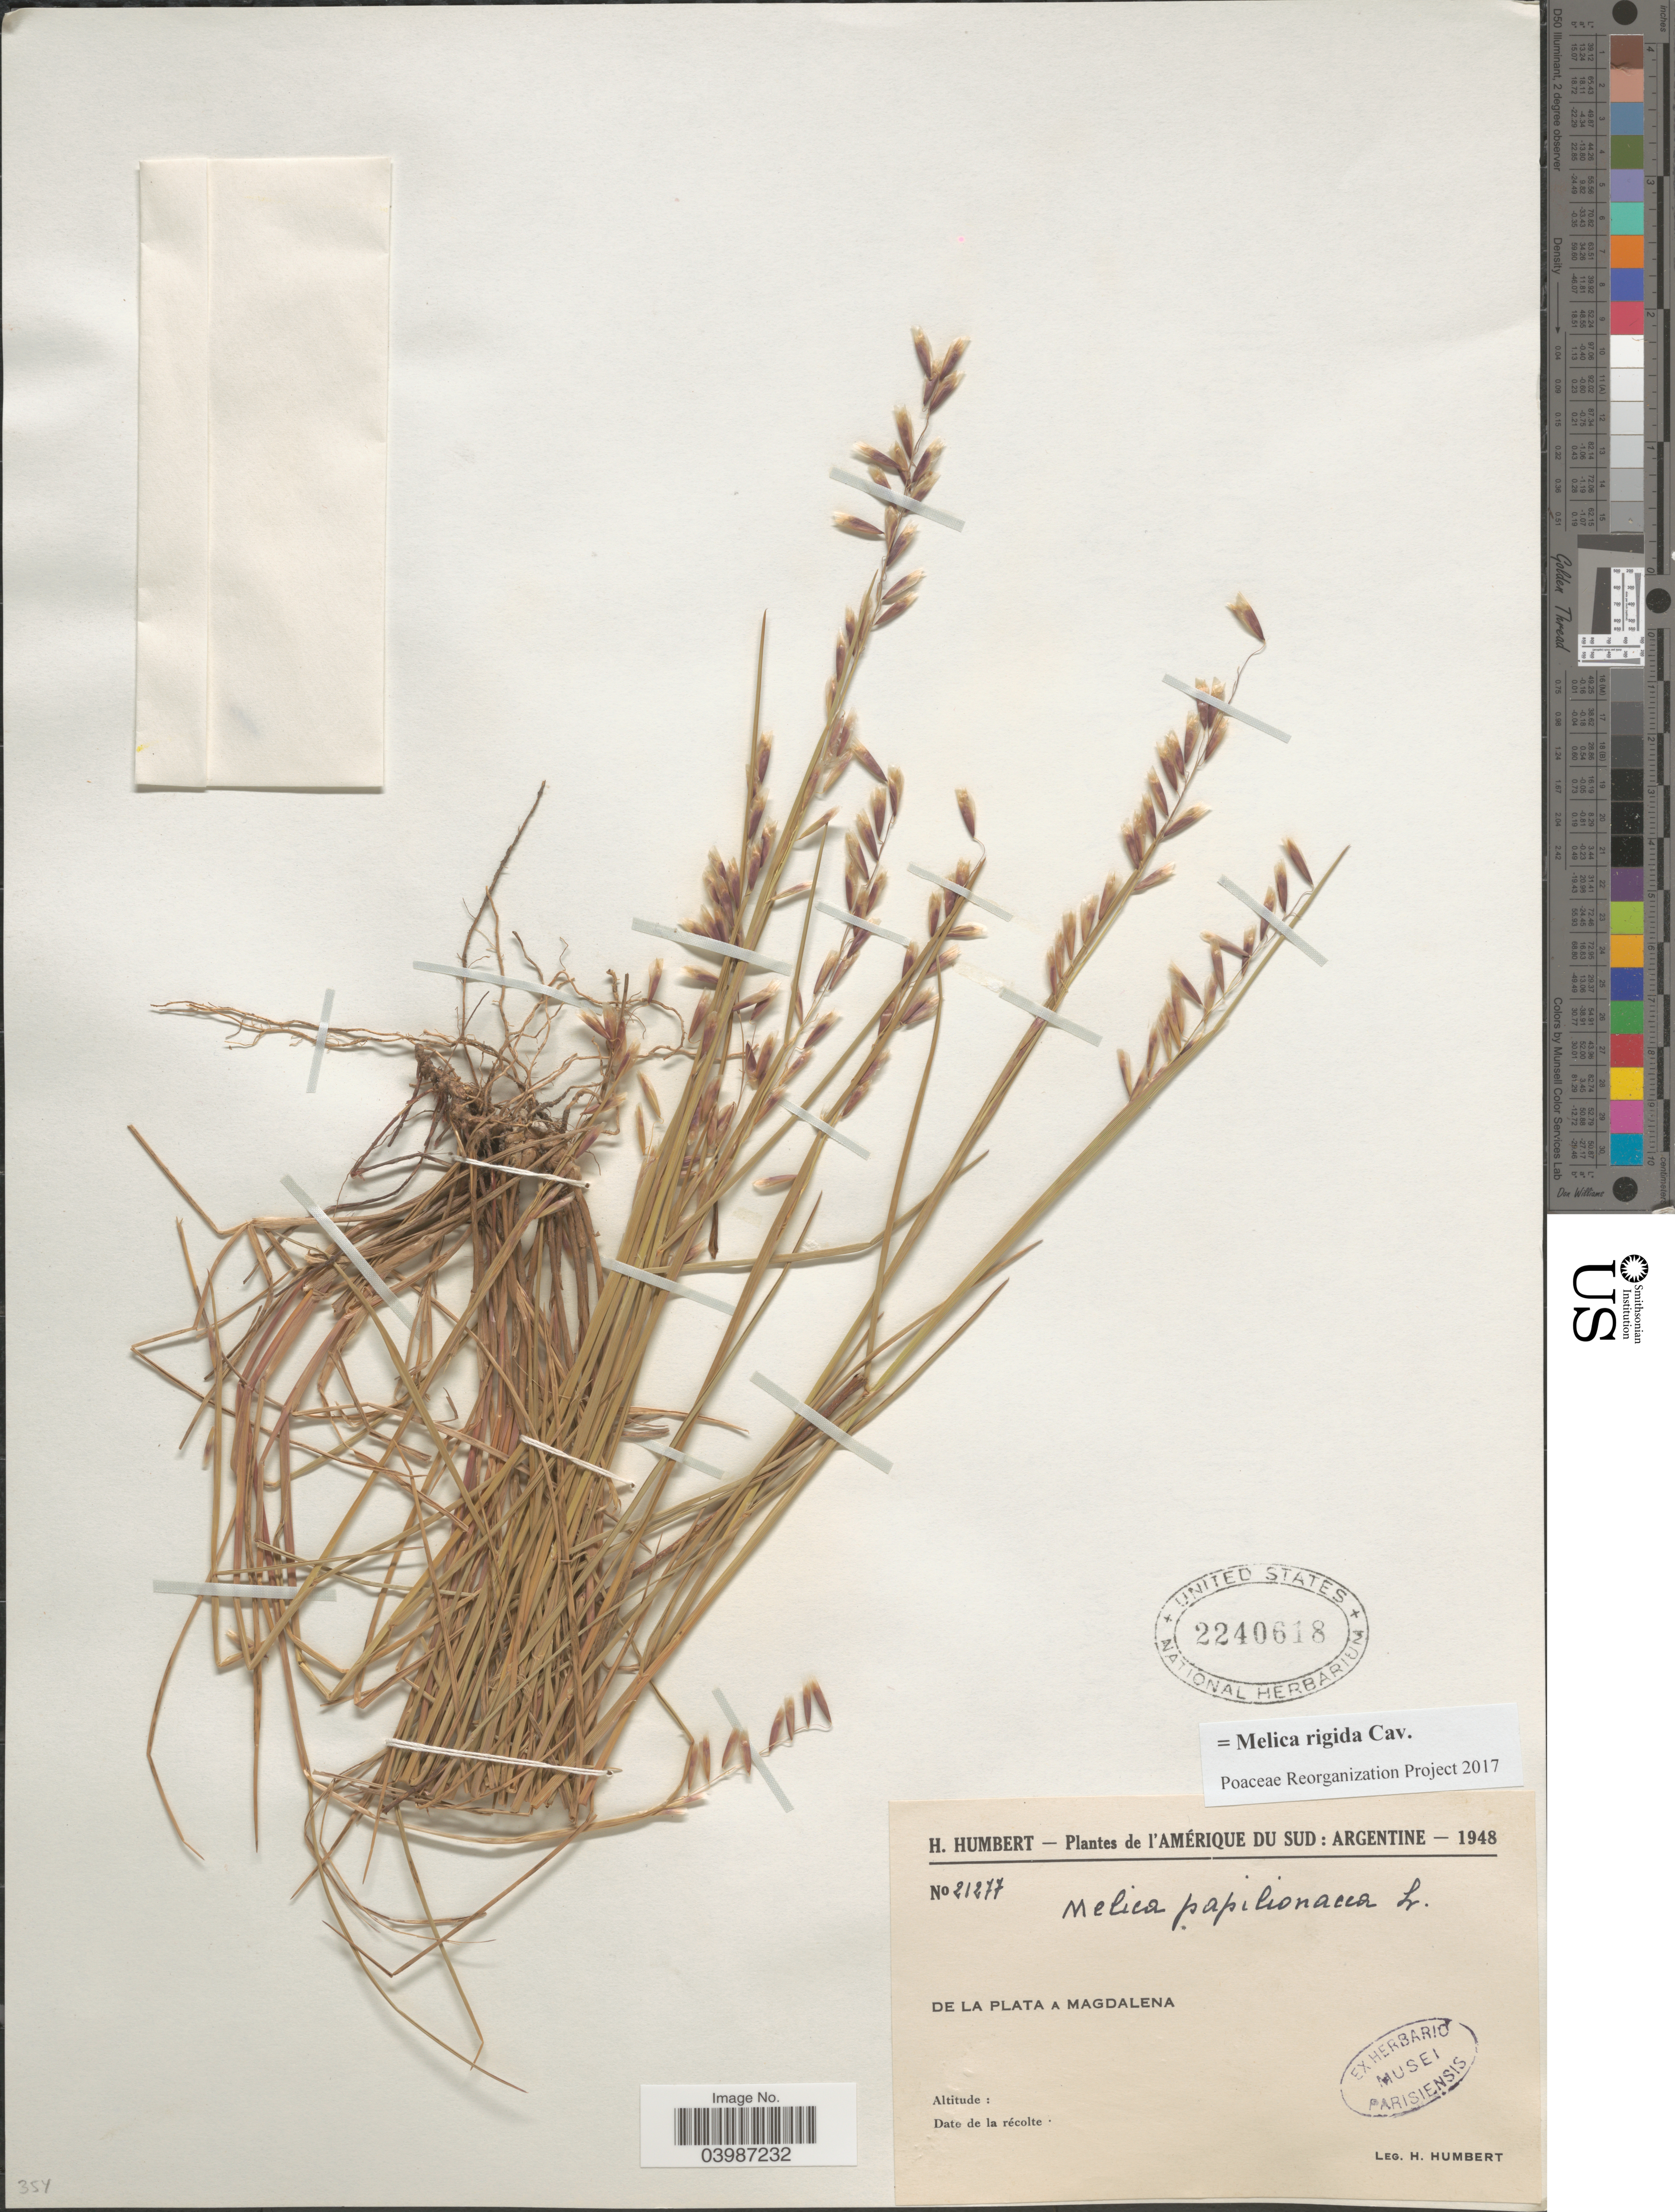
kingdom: Plantae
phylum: Tracheophyta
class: Liliopsida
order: Poales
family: Poaceae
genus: Melica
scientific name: Melica rigida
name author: Cav.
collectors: H. Humbert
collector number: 21277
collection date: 1948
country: Colombia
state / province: Magdalena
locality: L'Amérique du Sud. De La Plata a Magdalena.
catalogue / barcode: US 2240618